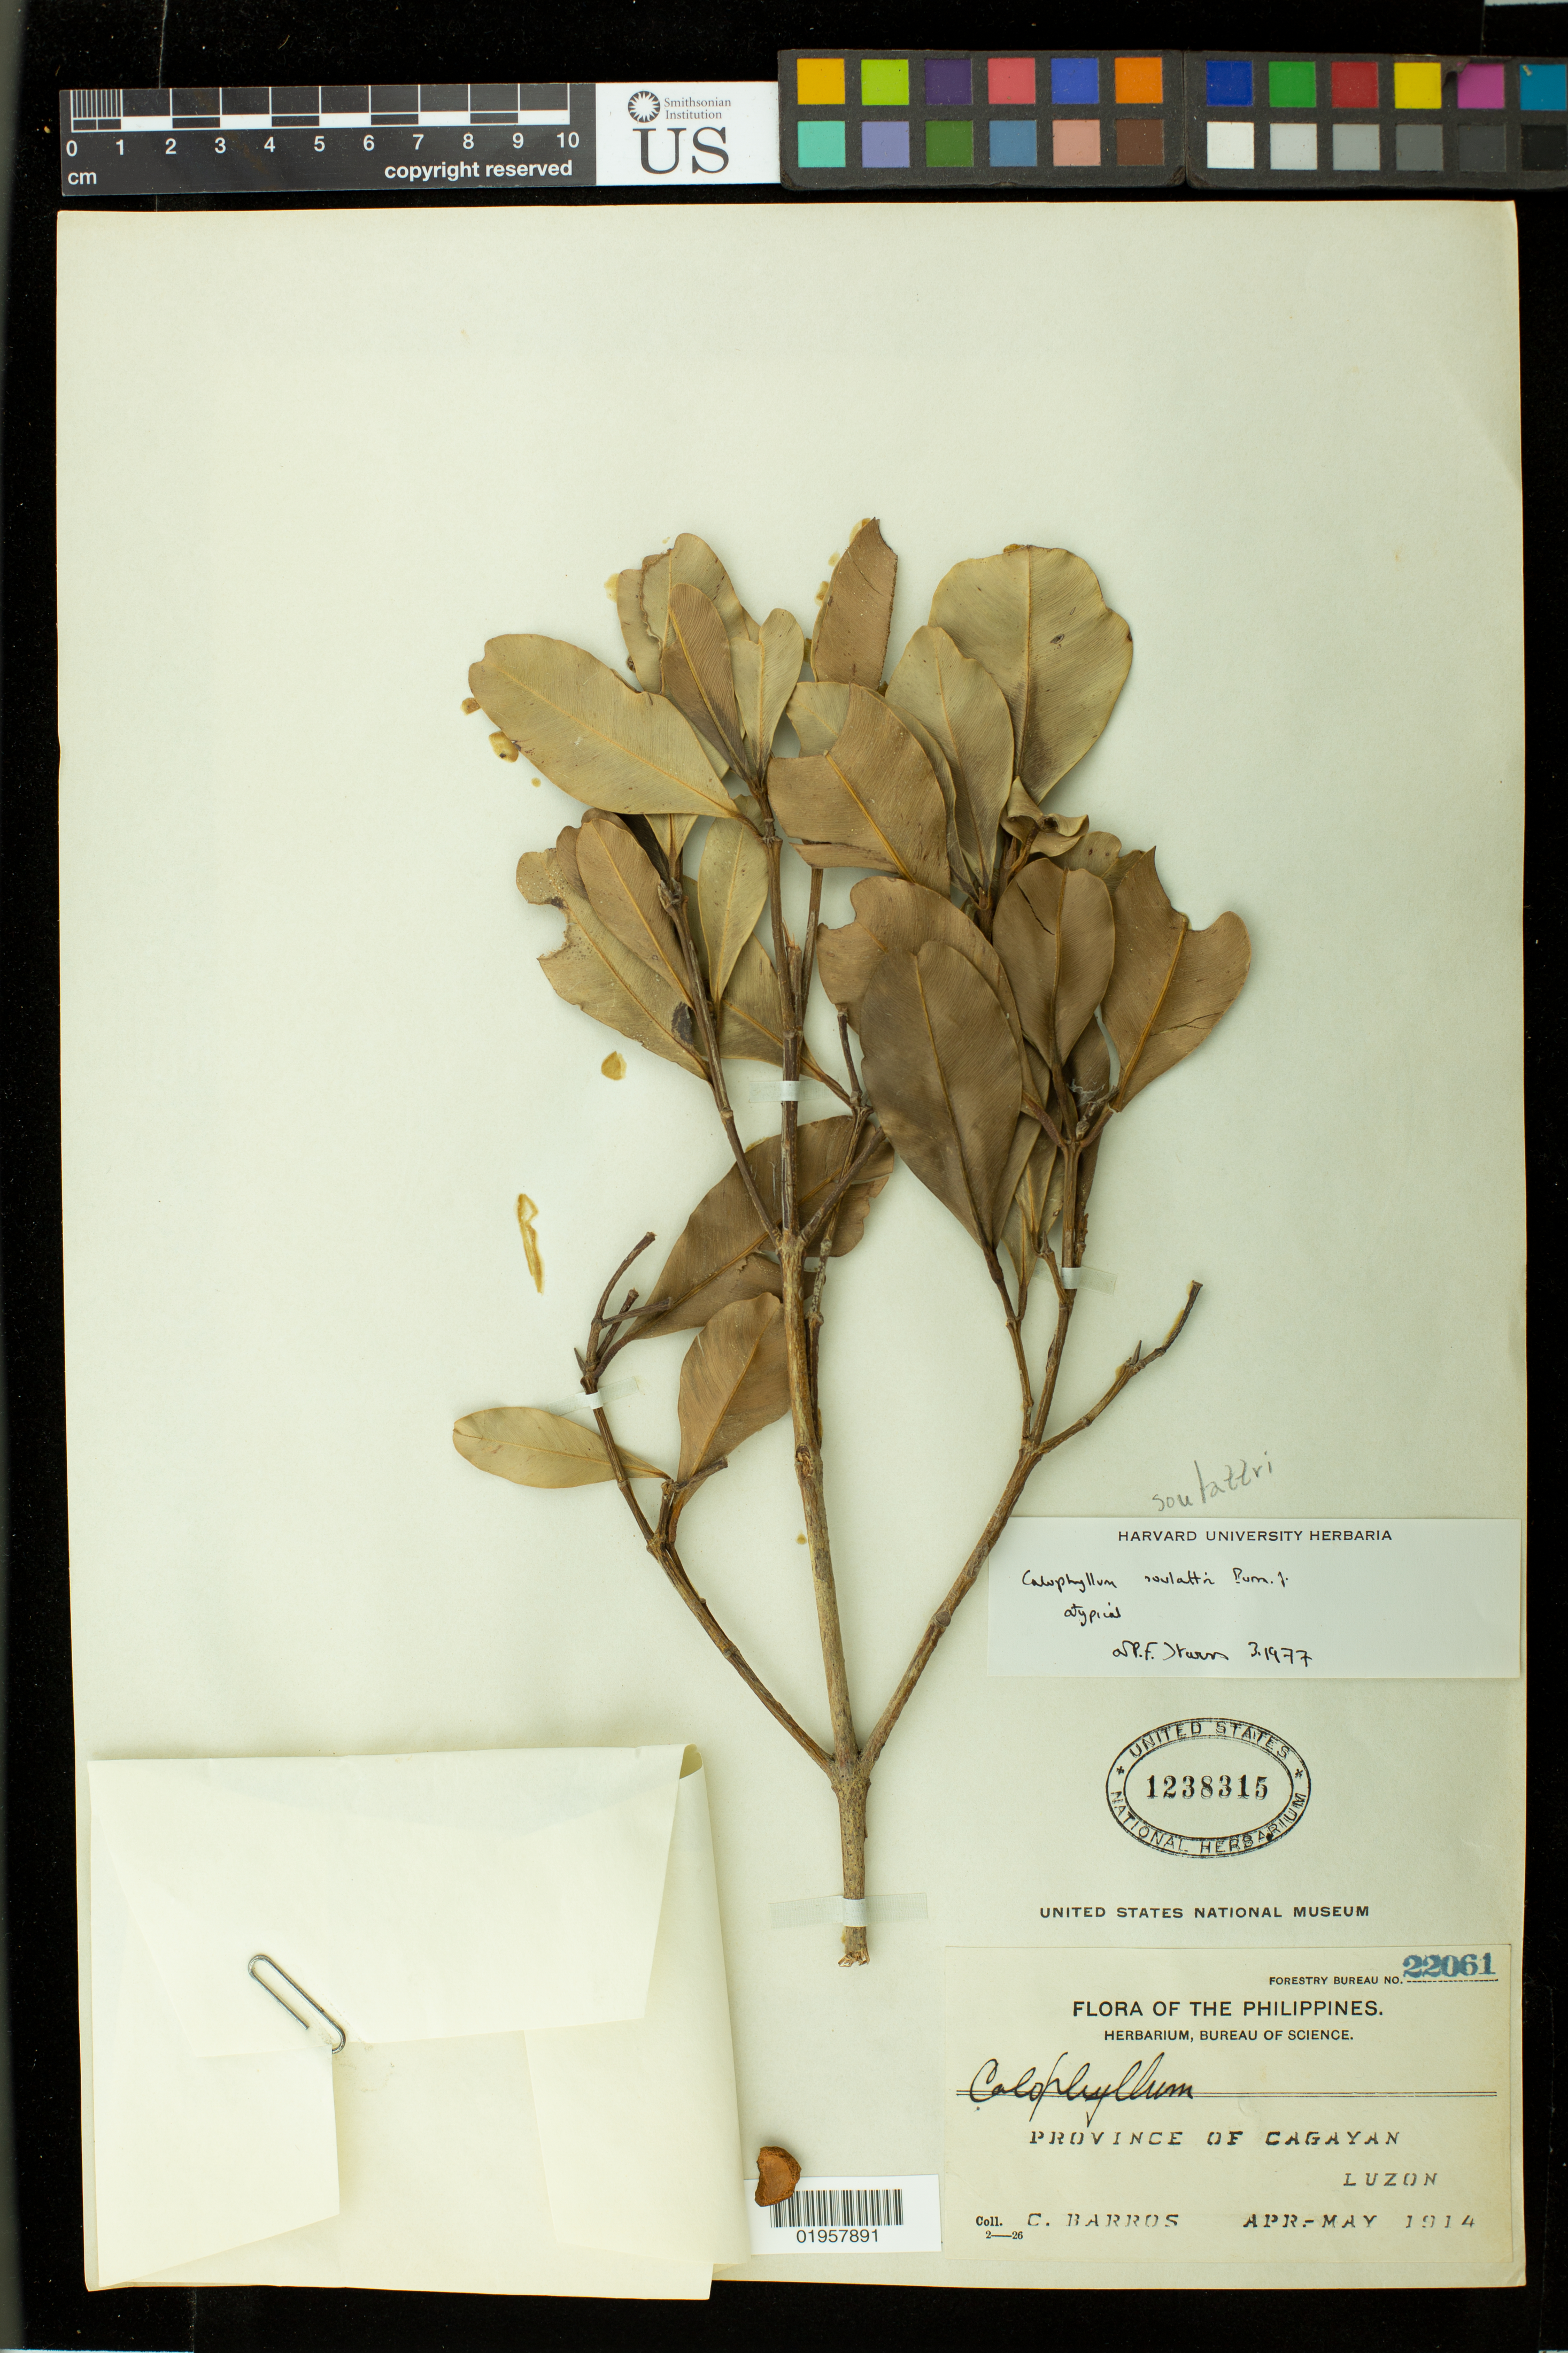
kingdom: Plantae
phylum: Tracheophyta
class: Magnoliopsida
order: Malpighiales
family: Calophyllaceae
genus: Calophyllum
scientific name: Calophyllum soulattri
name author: Burm. f.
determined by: Stevens, P. F.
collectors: C. Barros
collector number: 22061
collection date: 1914-04/1914-05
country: Philippines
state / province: Cagayan Valley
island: Luzon I.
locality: Cagayan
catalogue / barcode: US 1238315